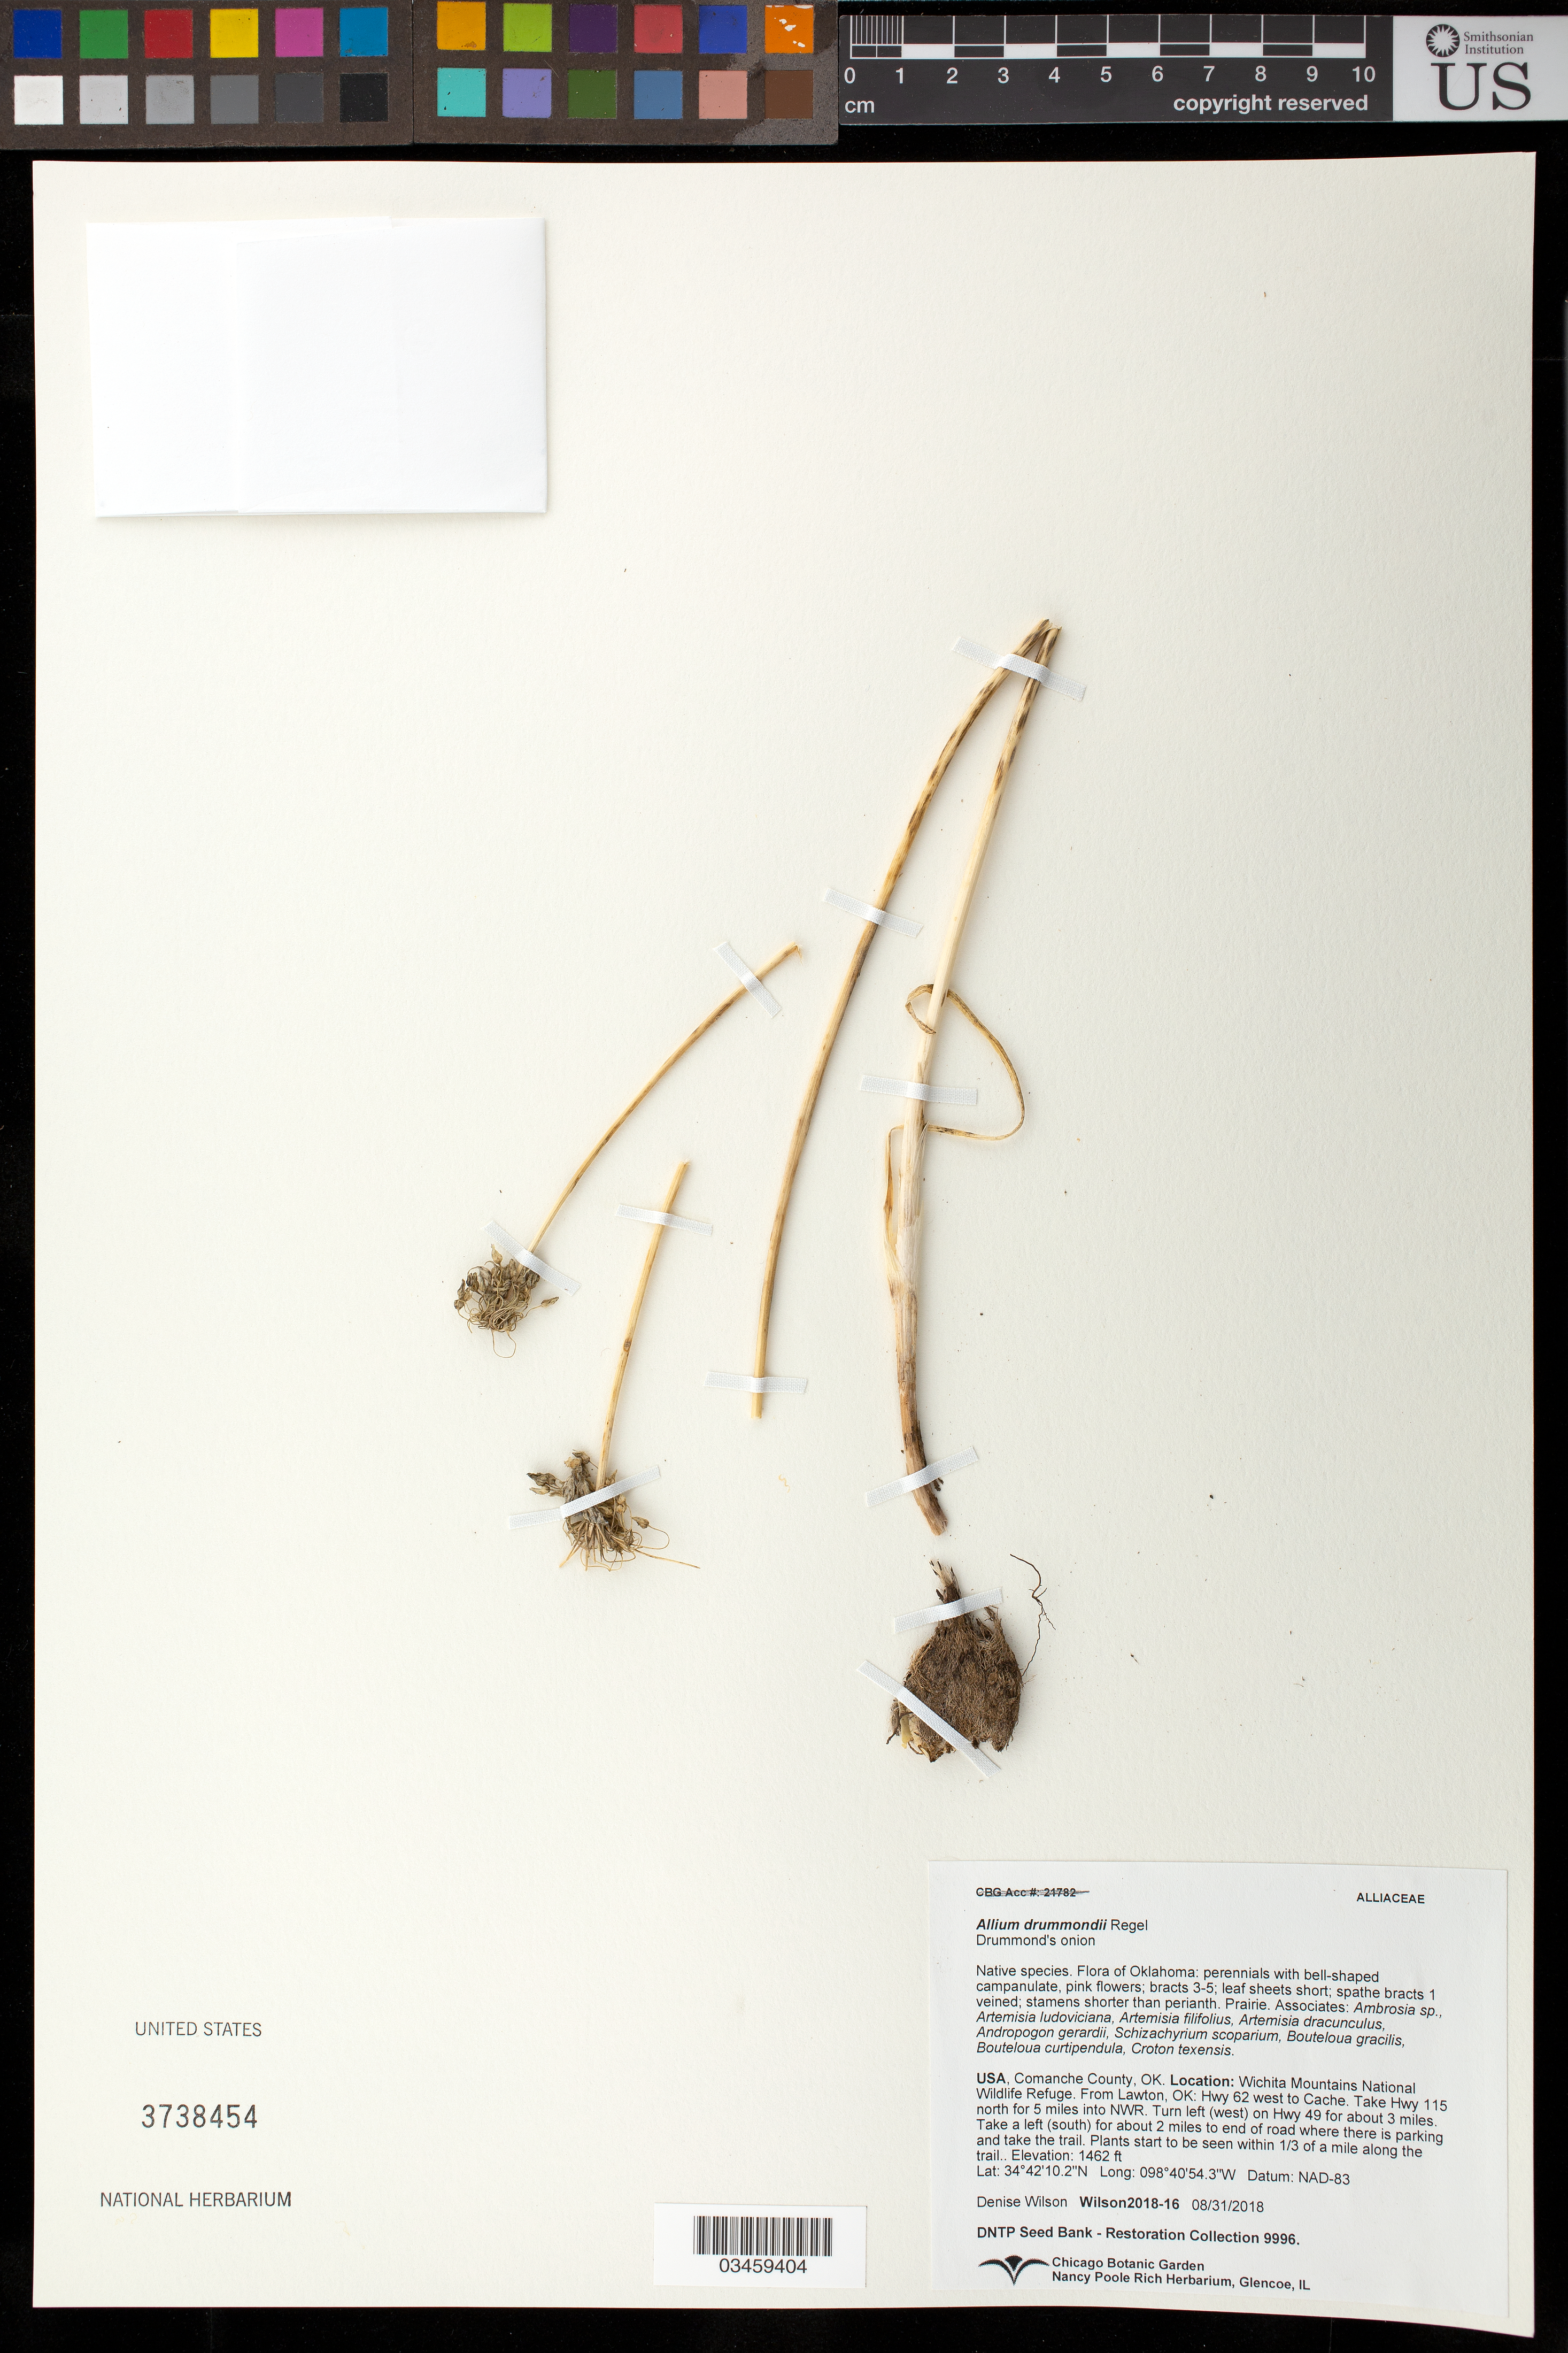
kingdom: Plantae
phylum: Tracheophyta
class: Liliopsida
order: Asparagales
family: Amaryllidaceae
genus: Allium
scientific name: Allium drummondii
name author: Regel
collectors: D. Willson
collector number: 2018-16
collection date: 2018-08-31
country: United States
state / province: Oklahoma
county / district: Comanche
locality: Wichita Mountains National Wildlife Refuge, from Lawton, Hwy 62 west to Cache, take Hwy 115 N for 5 mi. into NWR. Turn left(west) on Hwy 49 for about 3mi., take aleft (south) for about 2 mi. to end of road where there is parkingand take the trail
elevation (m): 446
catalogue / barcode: US 3738454